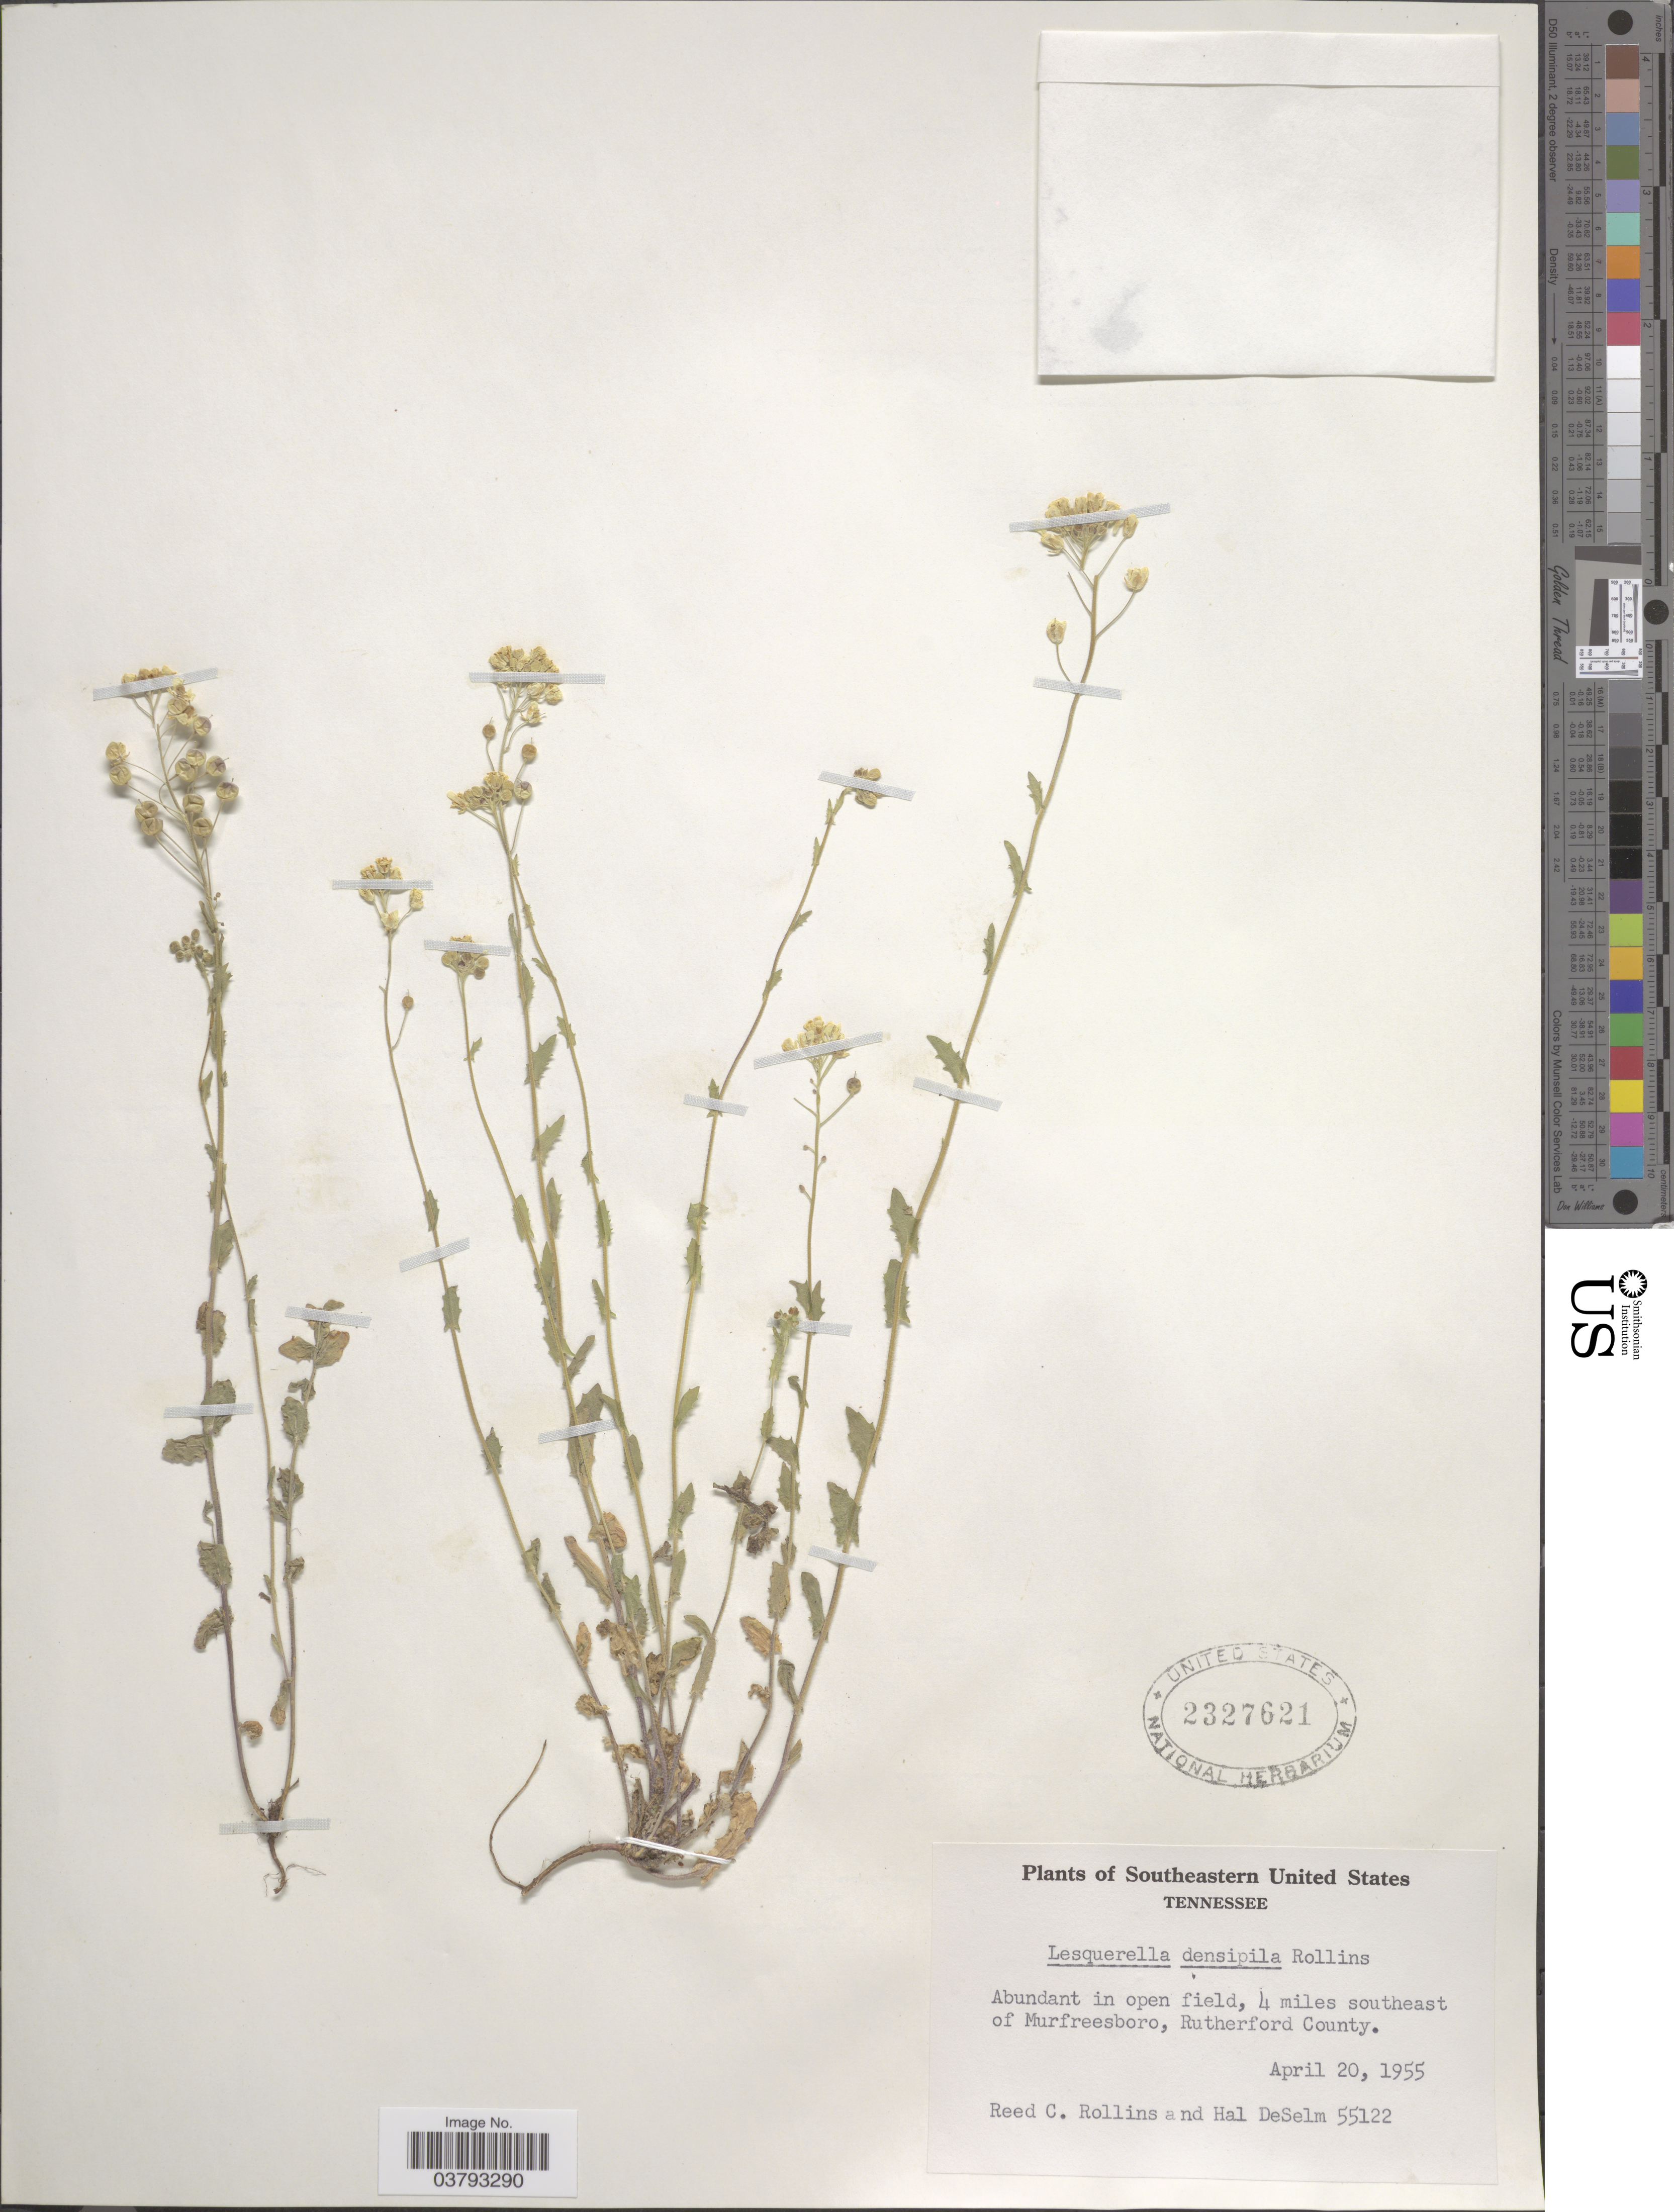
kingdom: Plantae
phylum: Tracheophyta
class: Magnoliopsida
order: Brassicales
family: Brassicaceae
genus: Lesquerella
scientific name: Lesquerella densipila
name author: Rollins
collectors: R. C. Rollins & H. De Selm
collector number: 55122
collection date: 1955-04-20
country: United States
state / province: Tennessee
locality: Southeastern United States. 4 miles southeast of Murfreesboro, Rutherford County.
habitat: abundant in open field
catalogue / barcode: US 2327621